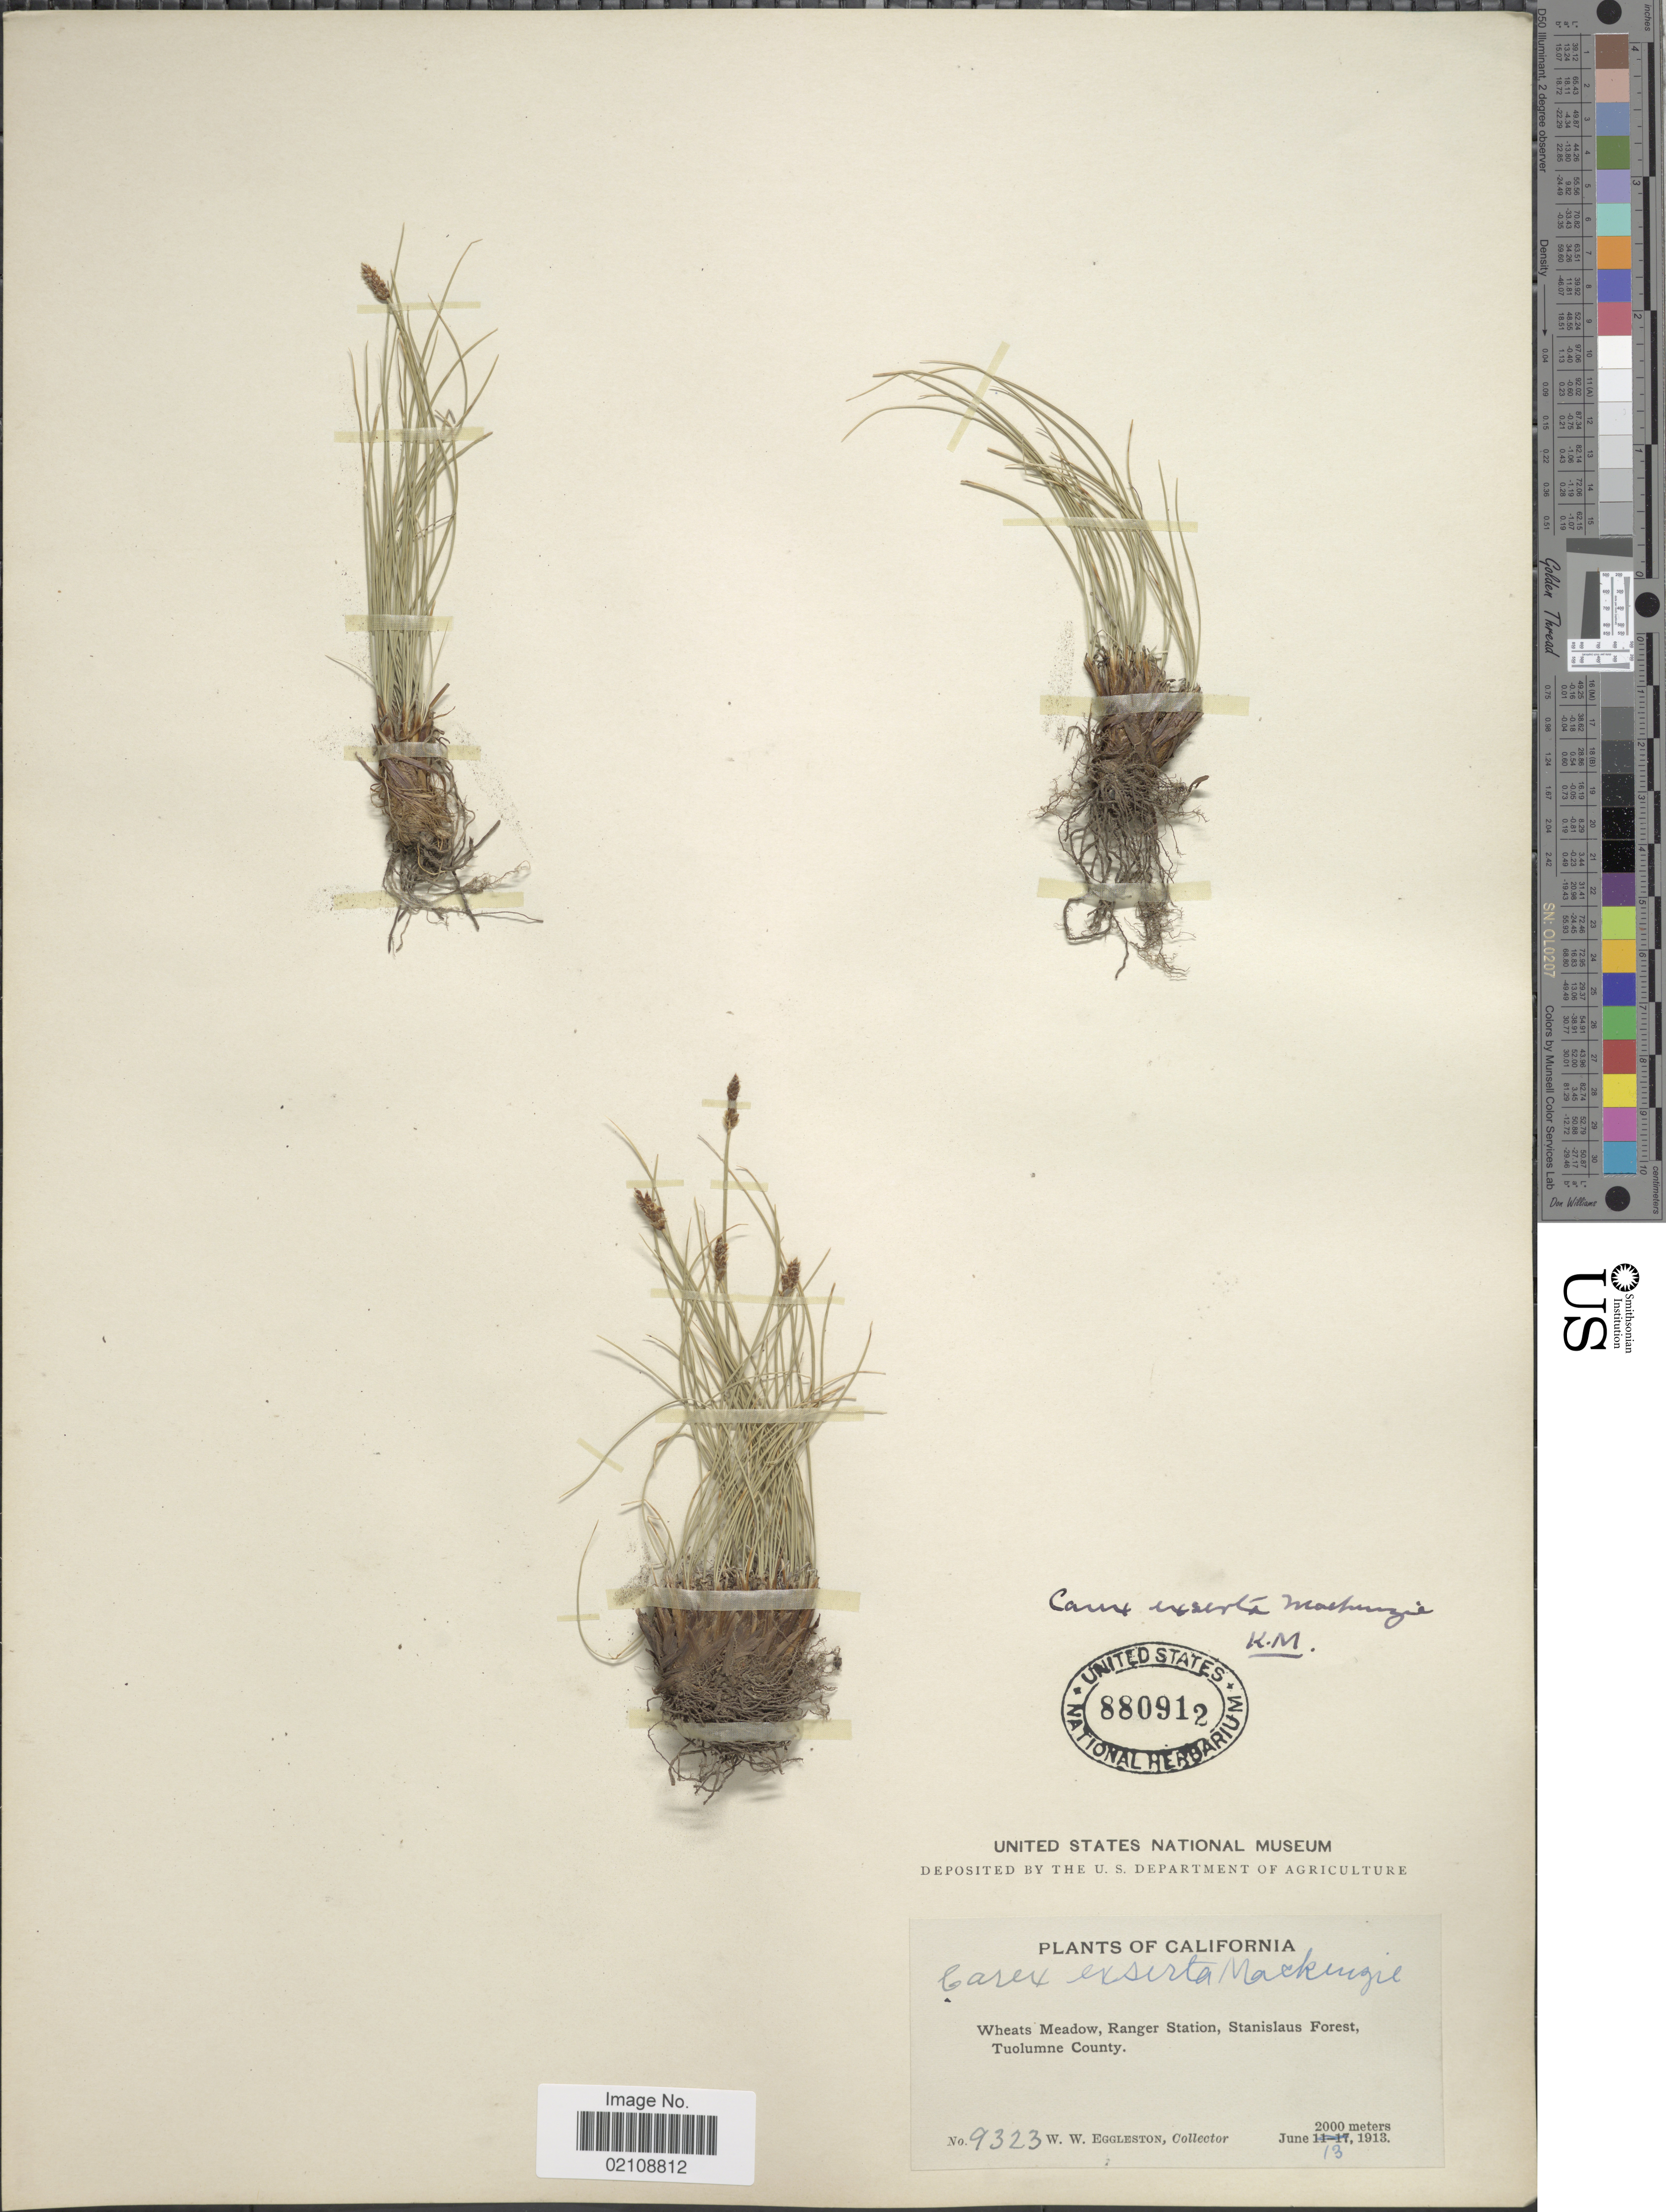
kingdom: Plantae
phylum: Tracheophyta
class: Liliopsida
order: Poales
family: Cyperaceae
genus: Carex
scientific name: Carex filifolia var. erostrata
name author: Kük.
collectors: W. W. Eggleston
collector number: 9323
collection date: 1913-06-13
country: United States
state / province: California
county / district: Tuolumne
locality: Wheats Meadow, Ranger Station, Stanislaus Forest, Tuolumne County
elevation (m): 2000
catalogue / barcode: US 880912